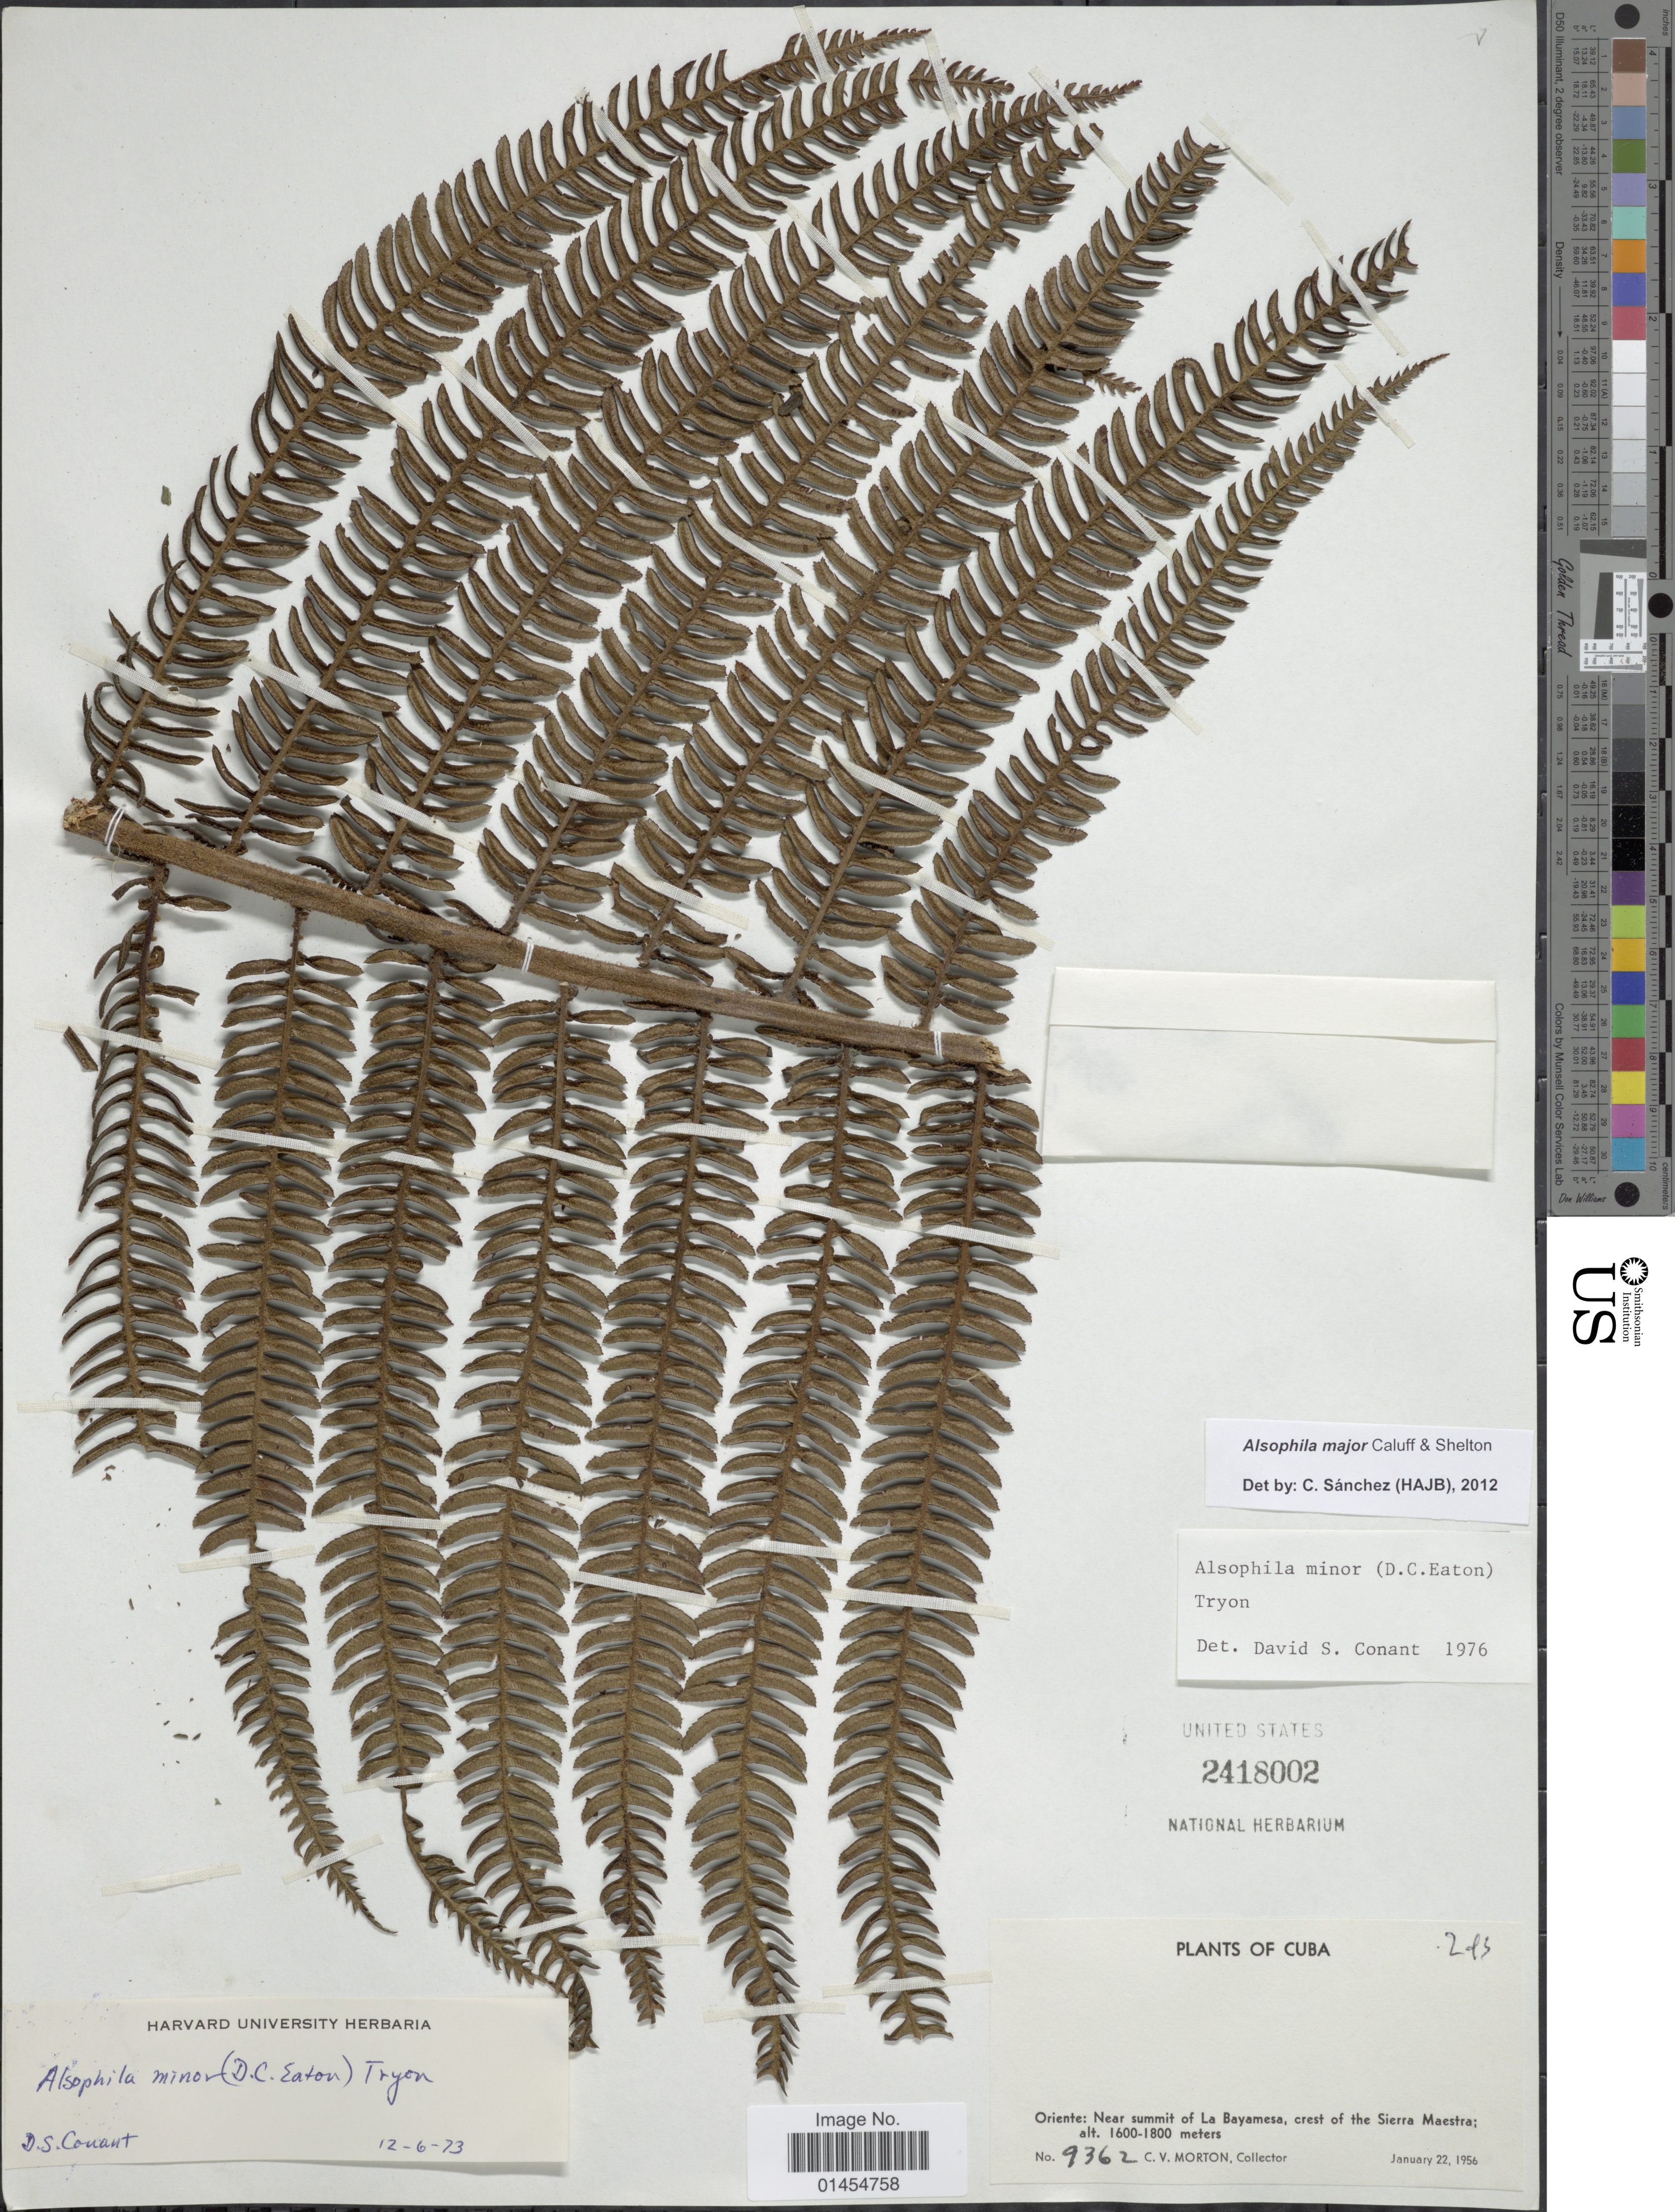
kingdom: Plantae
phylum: Tracheophyta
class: Polypodiopsida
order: Cyatheales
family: Cyatheaceae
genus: Alsophila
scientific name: Alsophila major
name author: Caluff & Shelton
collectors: C. V. Morton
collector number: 9362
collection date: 1956-01-22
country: Cuba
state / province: Oriente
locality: Near summit of La Bayamesa, crest of the Sierra Maestra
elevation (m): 1600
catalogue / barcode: US 2418002